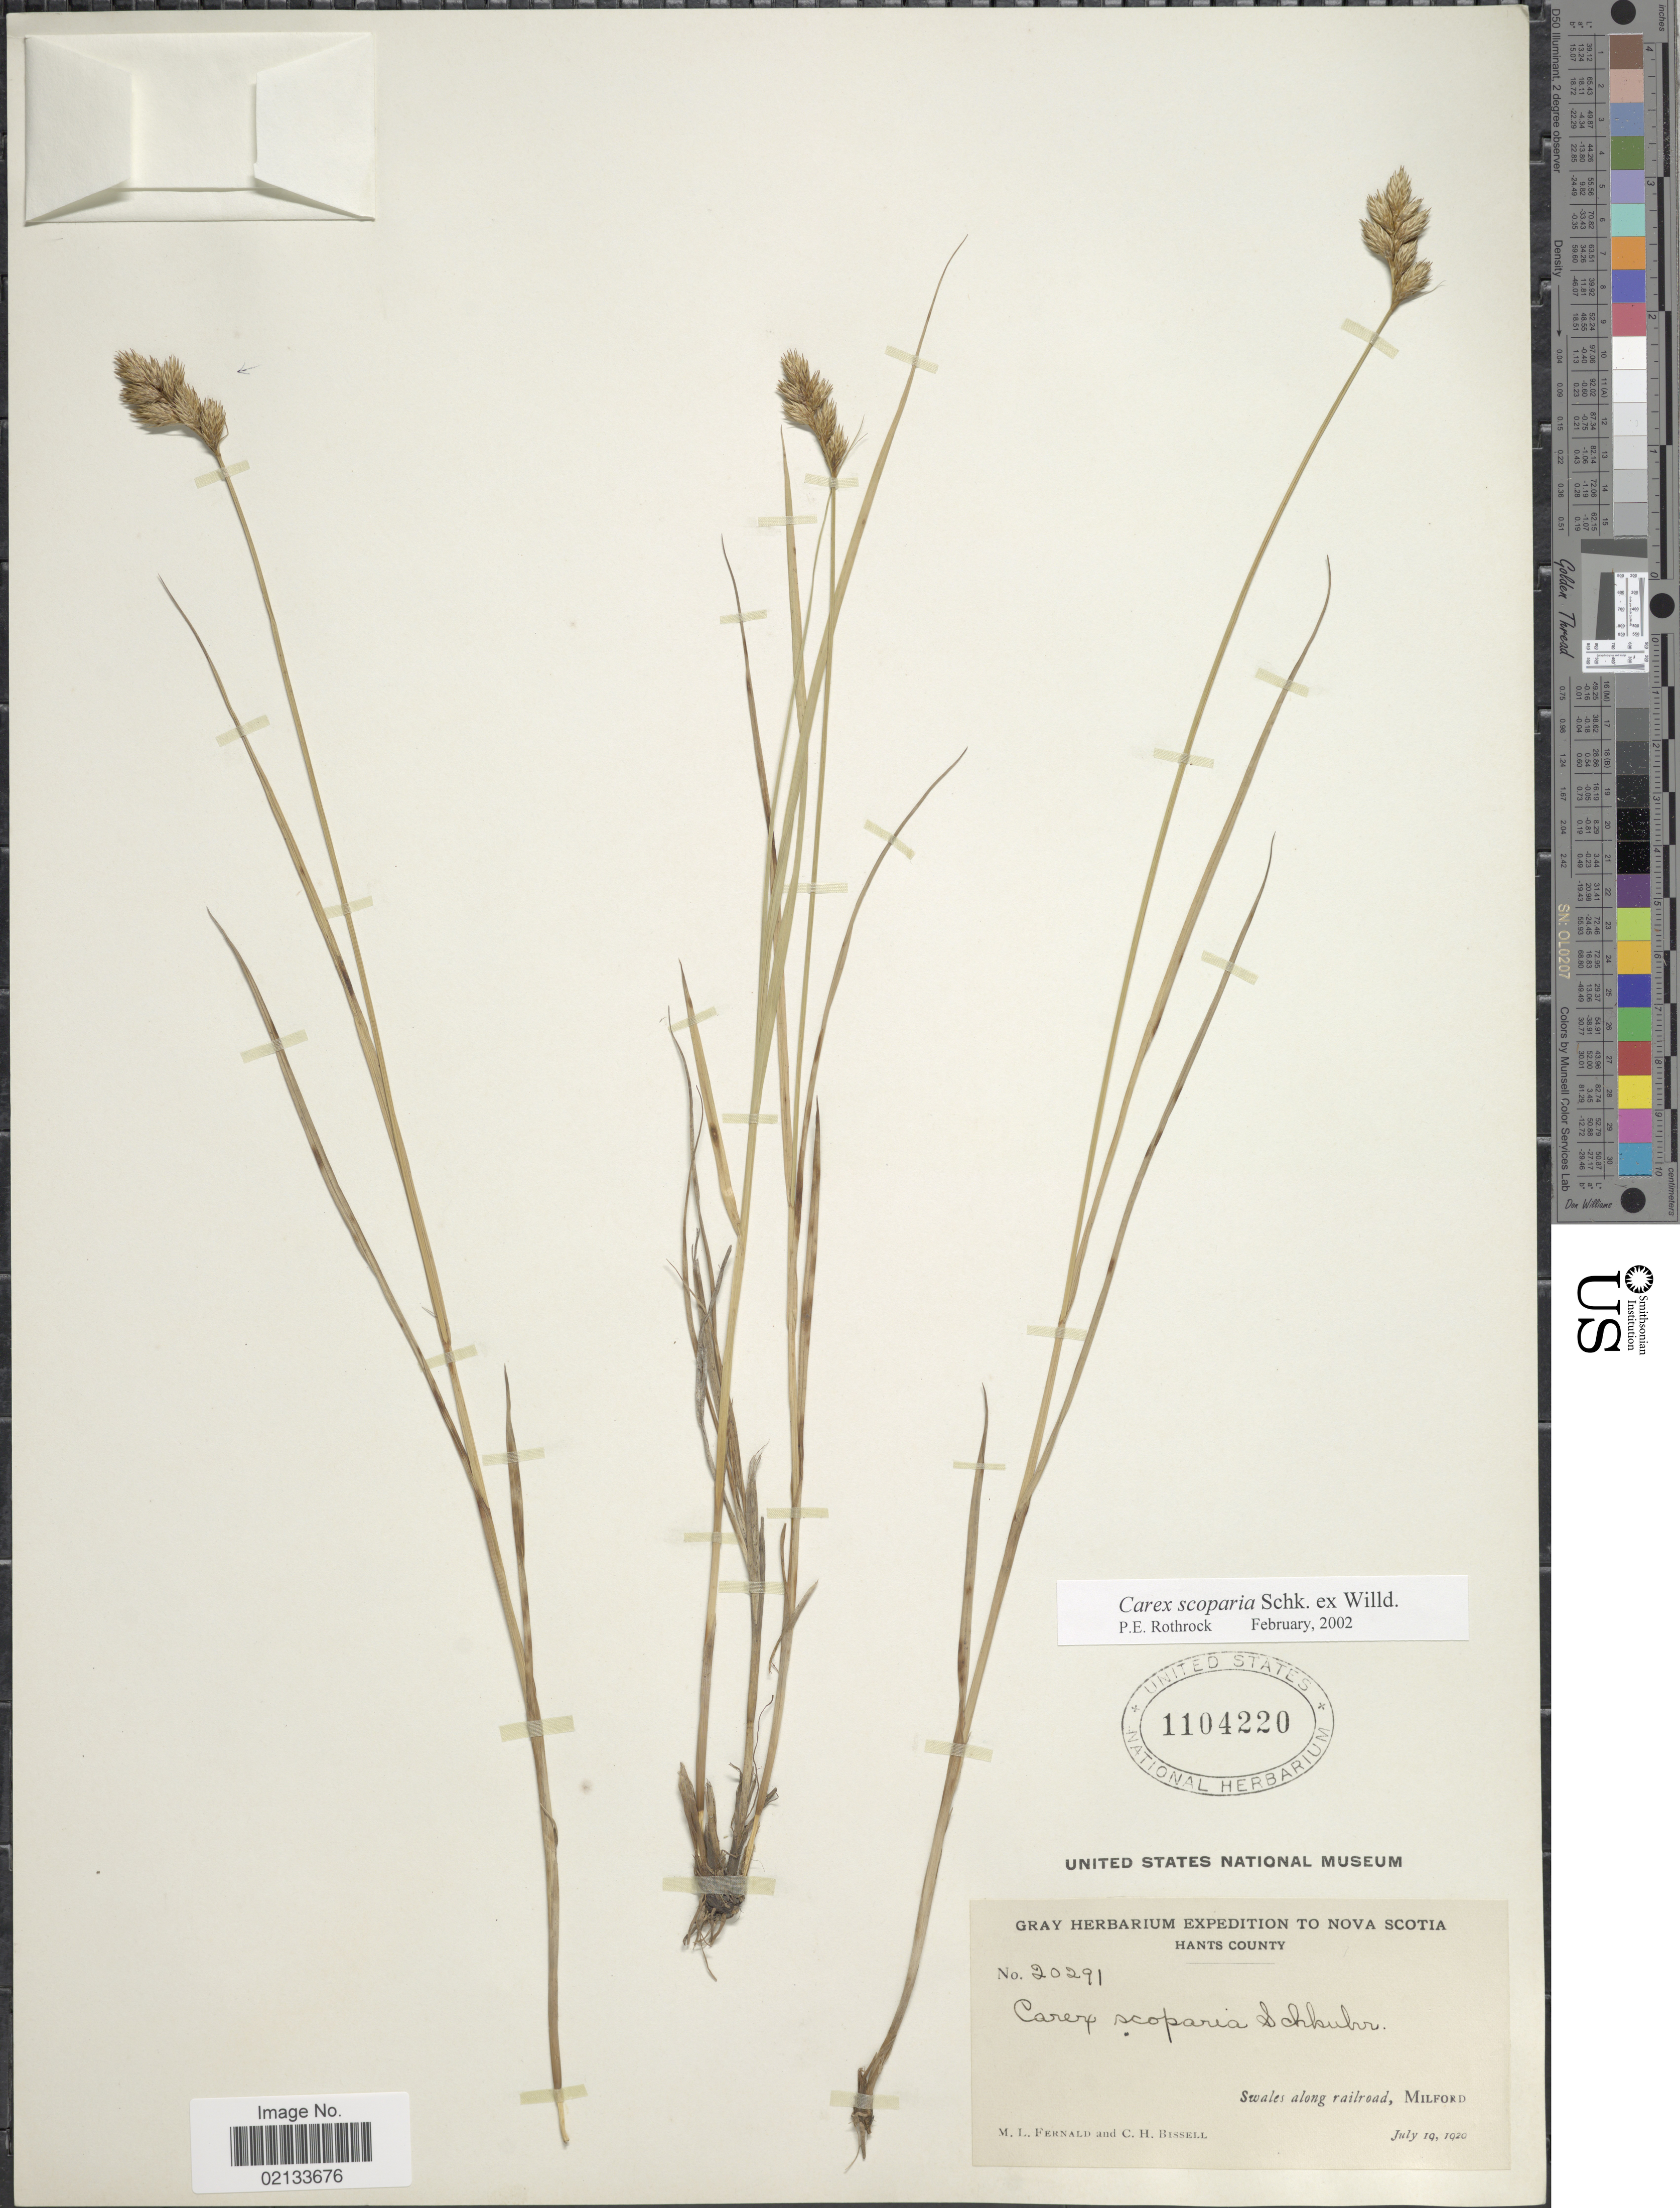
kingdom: Plantae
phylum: Tracheophyta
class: Liliopsida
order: Poales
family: Cyperaceae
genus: Carex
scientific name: Carex scoparia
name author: Schkuhr ex Willd.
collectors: M. L. Fernald & C. Bissell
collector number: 20291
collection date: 1920-07-19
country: Canada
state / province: Nova Scotia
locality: Hants County, Swales along railroad, Milford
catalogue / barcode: US 1104220